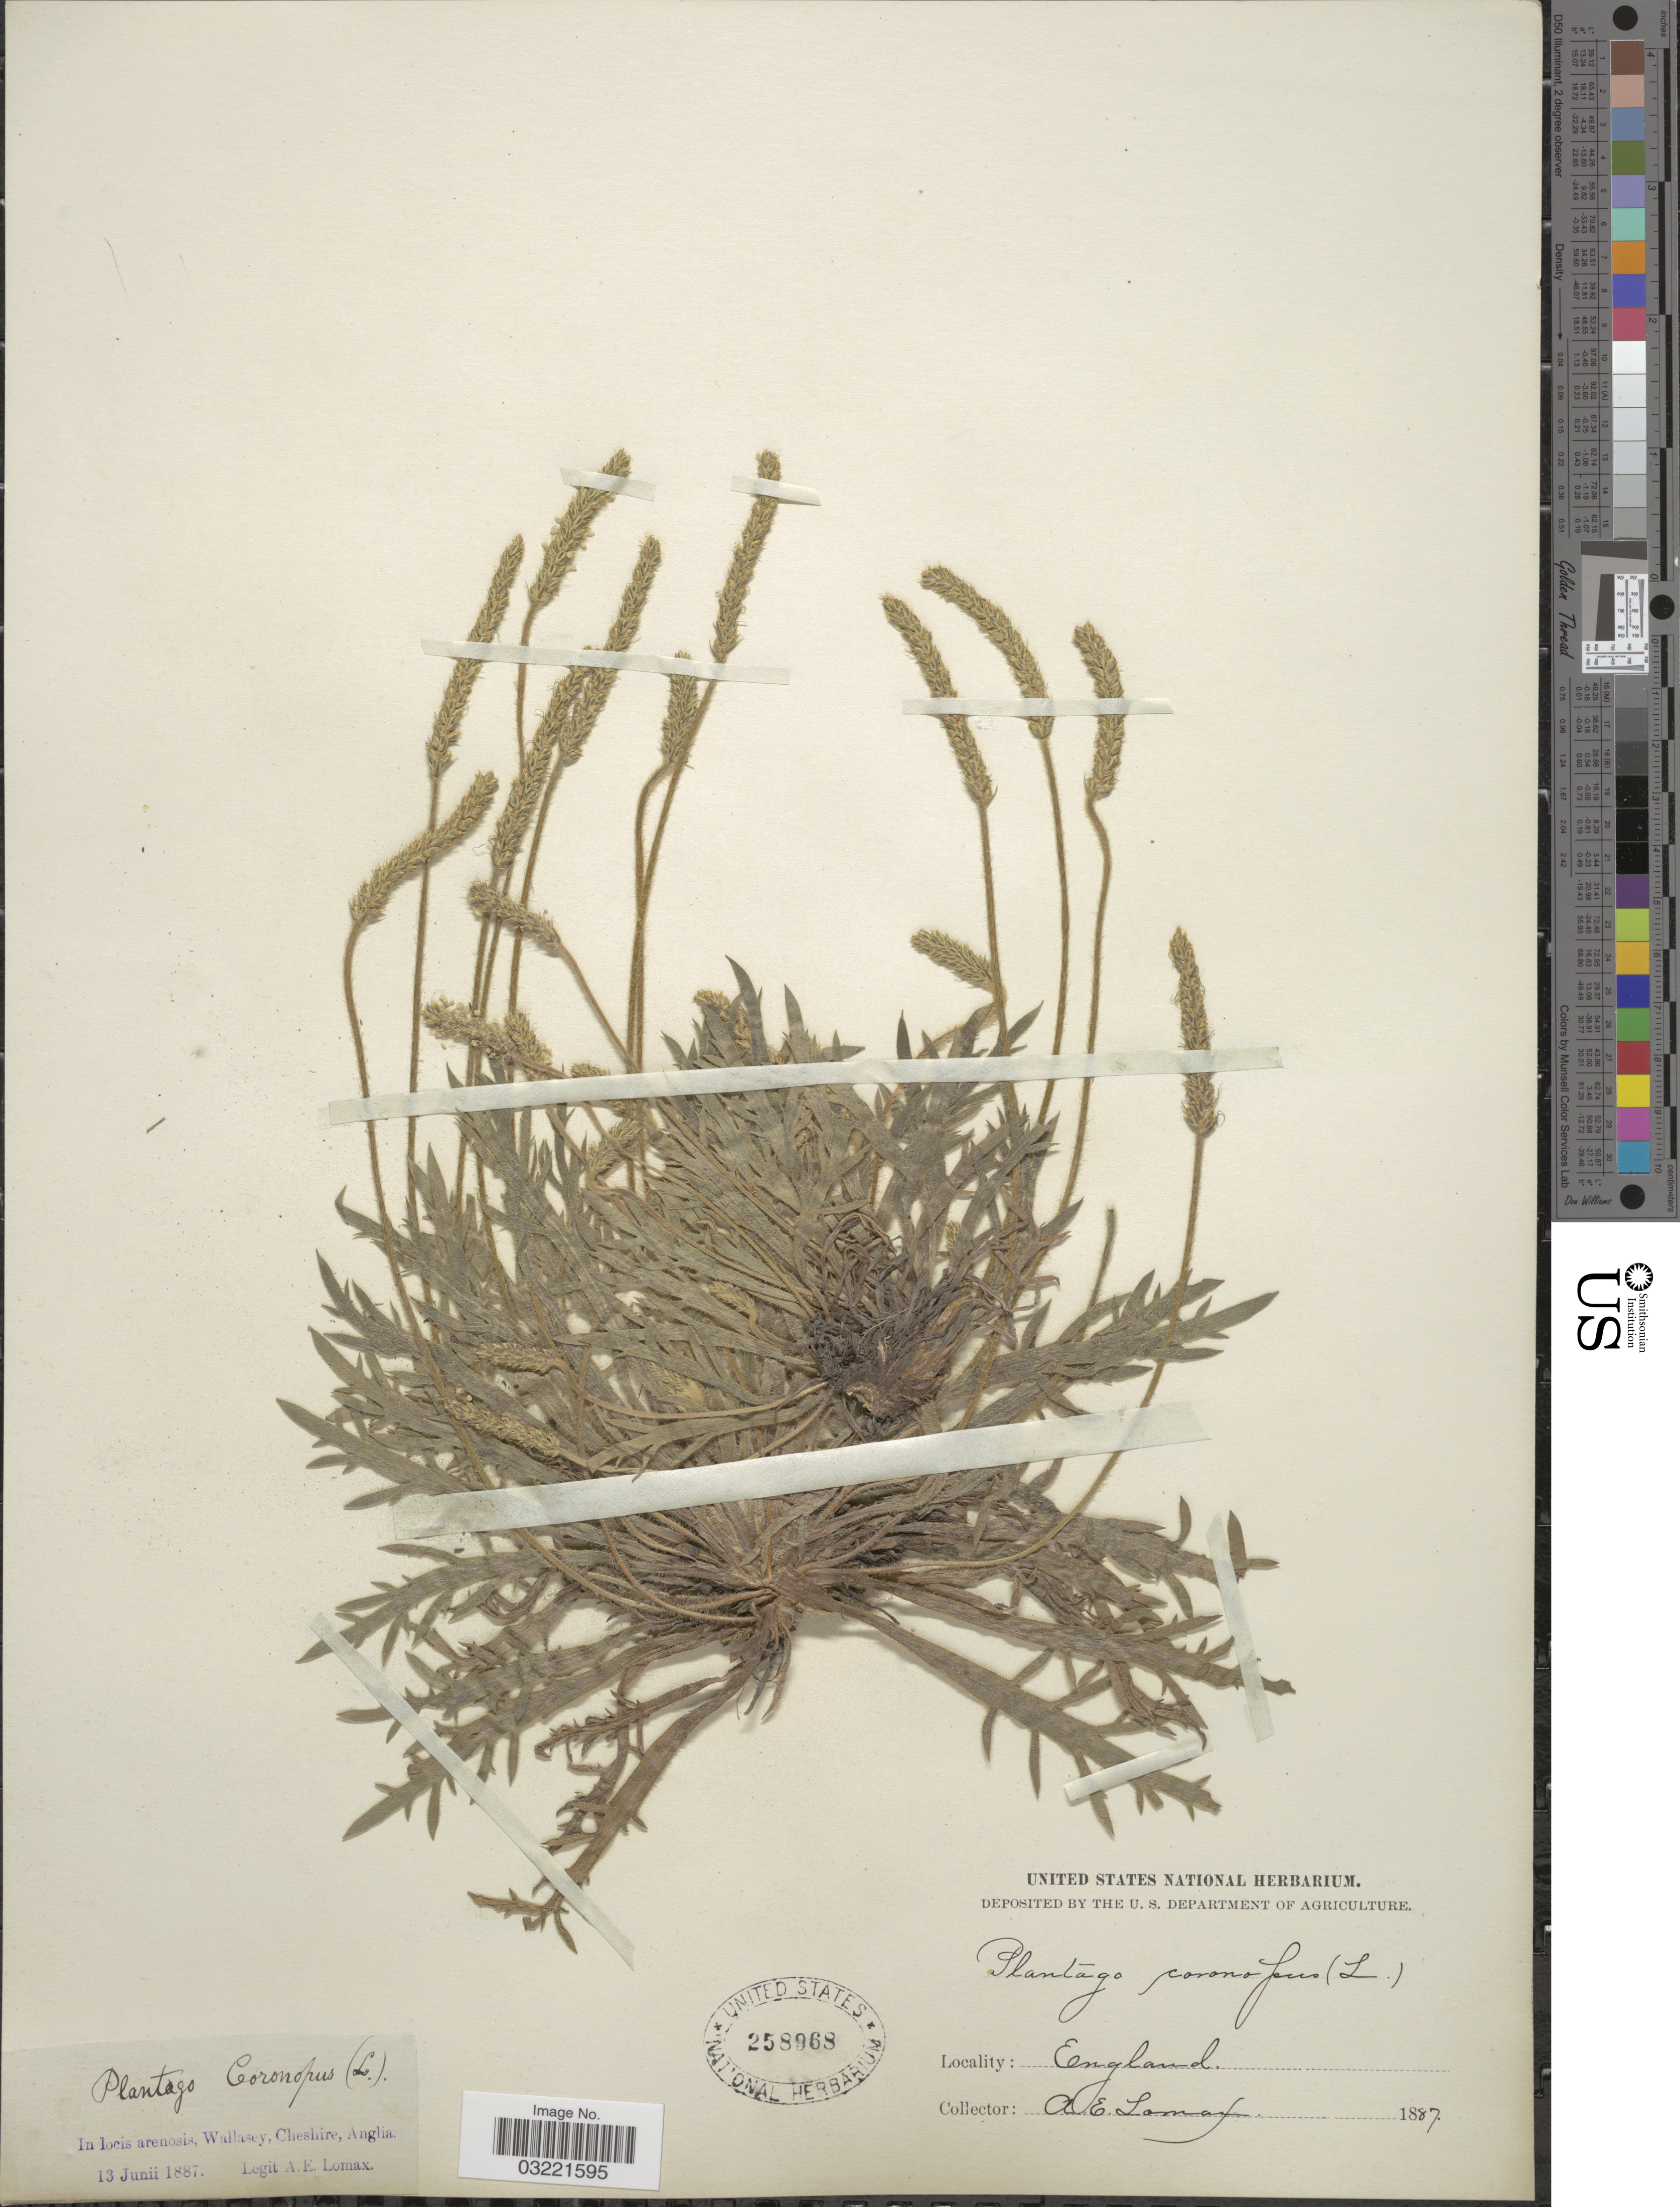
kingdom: Plantae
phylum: Tracheophyta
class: Magnoliopsida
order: Lamiales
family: Plantaginaceae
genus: Plantago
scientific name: Plantago coronopus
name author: L.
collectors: A. Lomax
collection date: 1887-06-13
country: United Kingdom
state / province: England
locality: In locis arenosis, Wallasey, Cheshire, Anglia.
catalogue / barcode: US 258968